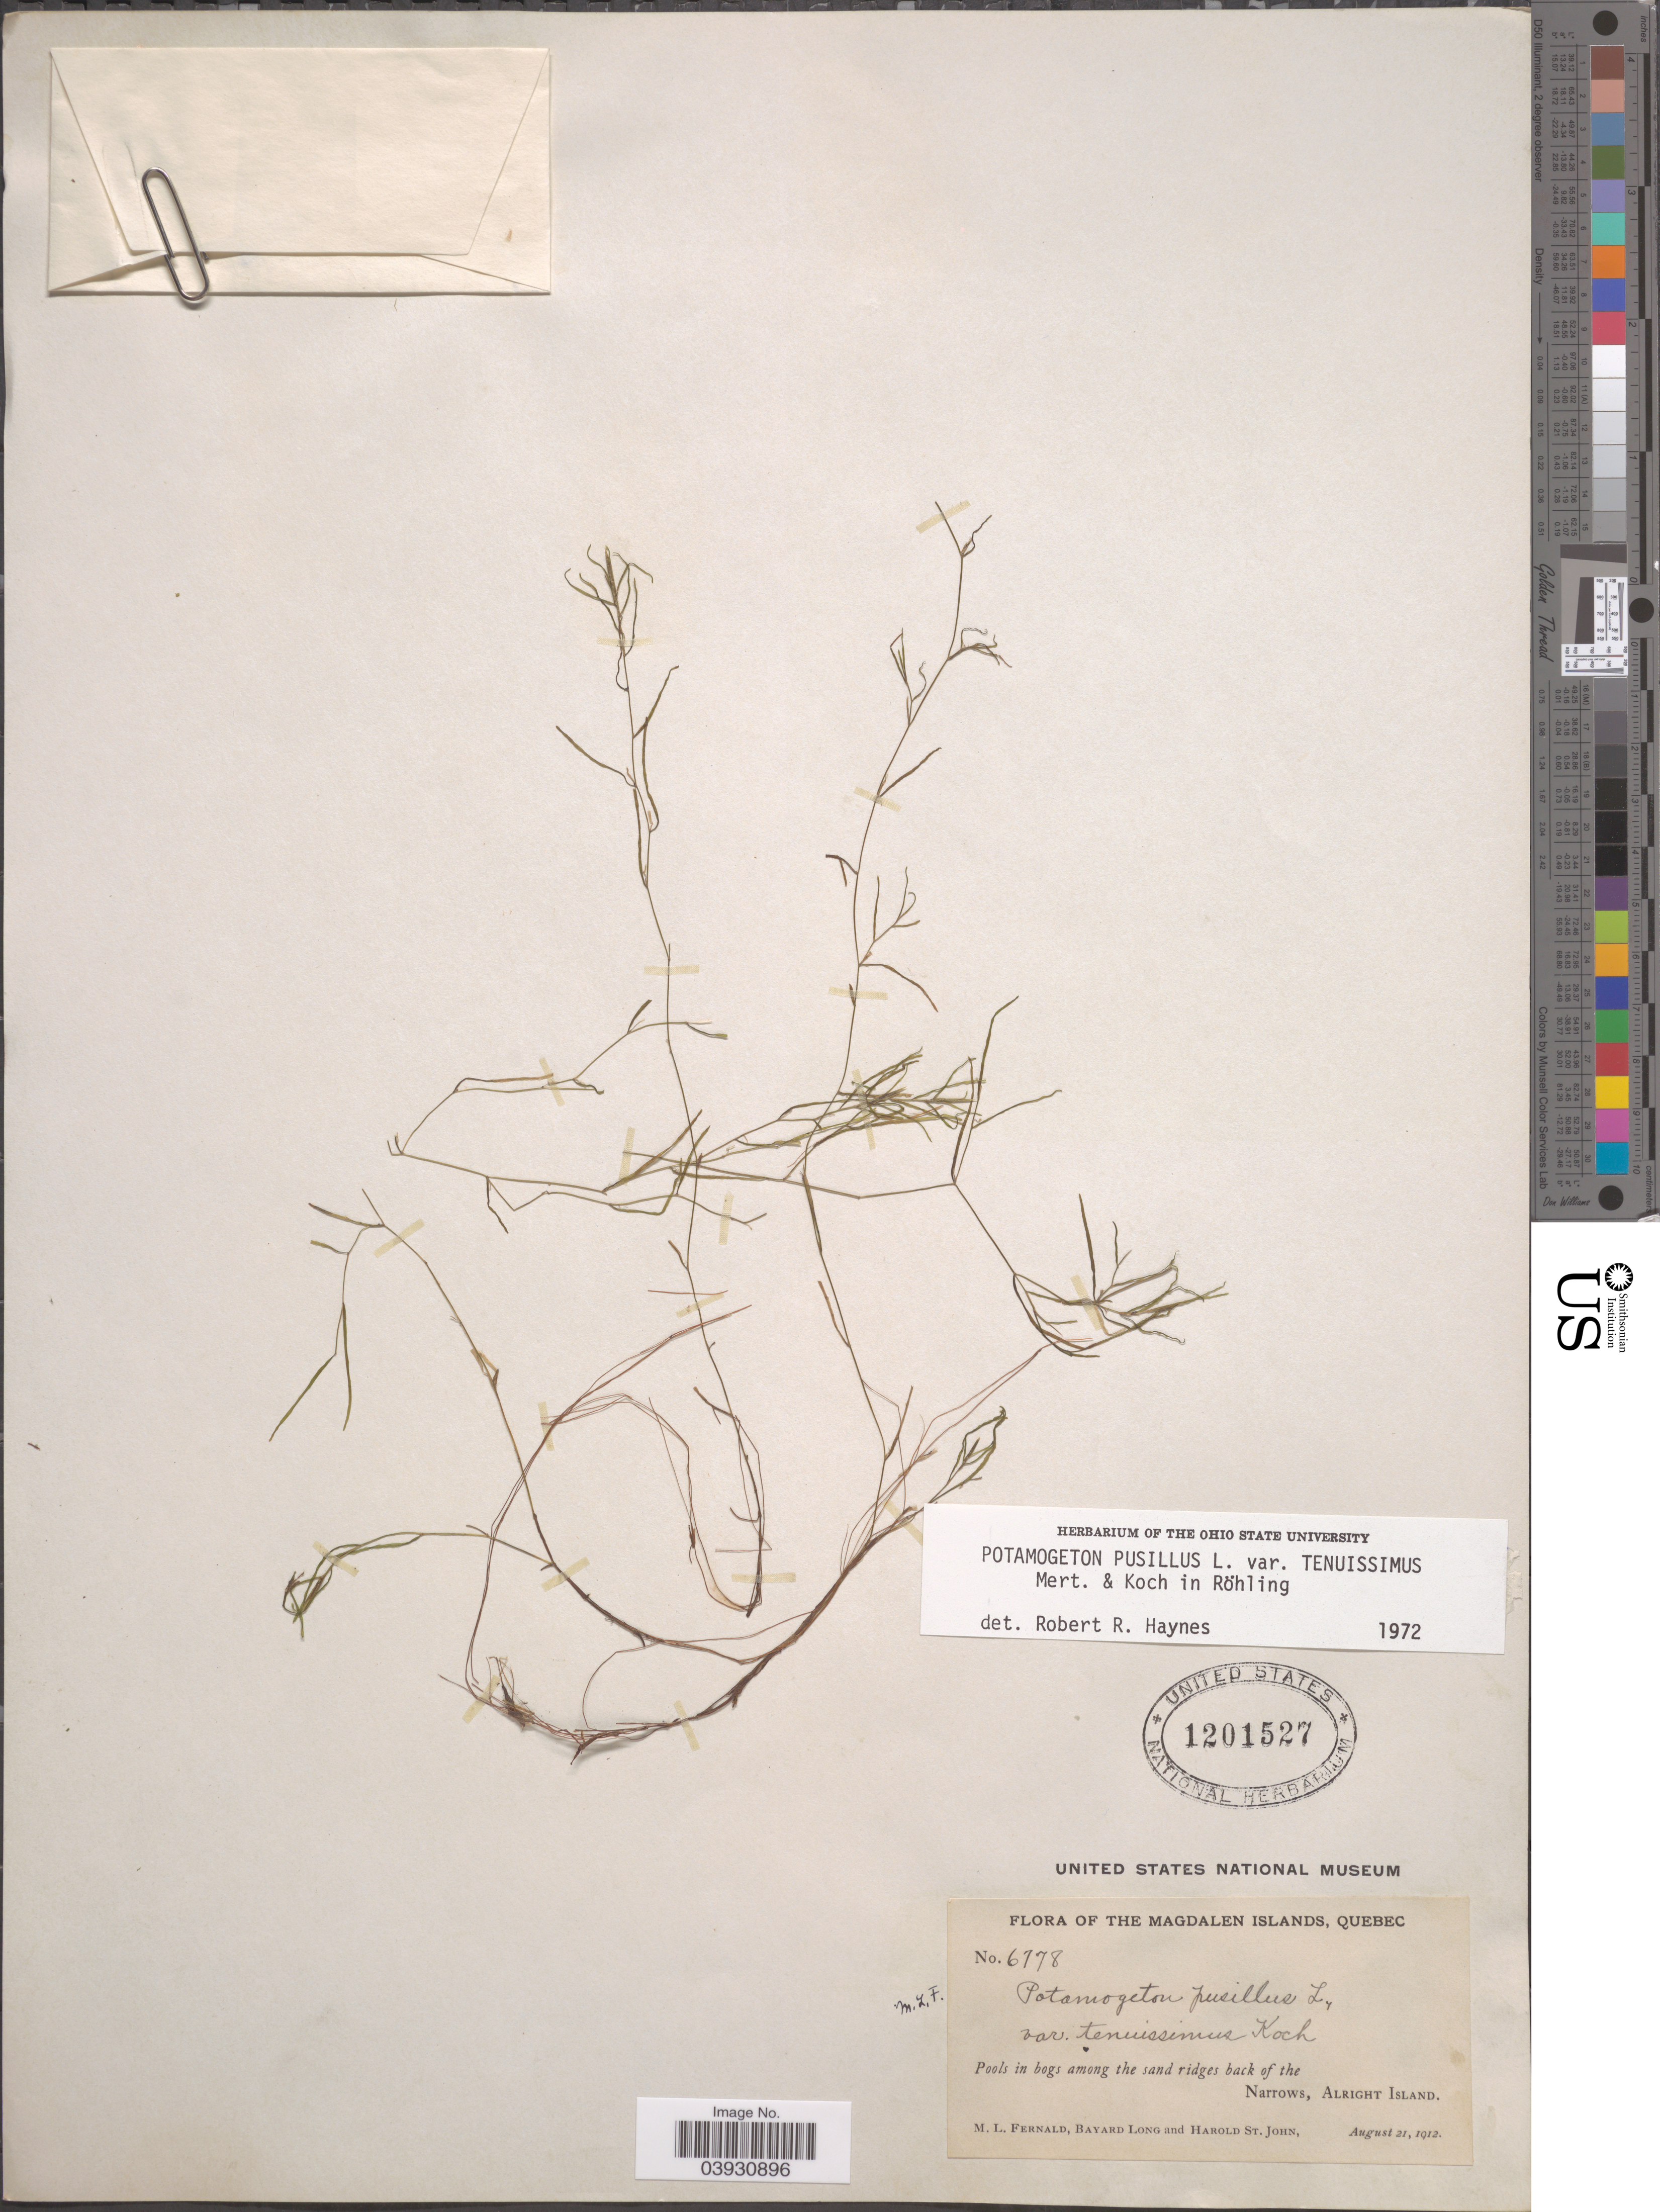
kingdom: Plantae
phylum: Tracheophyta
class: Liliopsida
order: Alismatales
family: Potamogetonaceae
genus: Potamogeton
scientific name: Potamogeton pusillus subsp. tenuissimus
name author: Mert. & W.D.J. Koch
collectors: M. L. Fernald, B. Long & H. St. John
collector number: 6778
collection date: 1912-08-21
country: Canada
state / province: Quebec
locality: The Magdalen Islands. Pools in bog among the sand ridges back of the Narrows, Alright Island.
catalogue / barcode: US 1201527